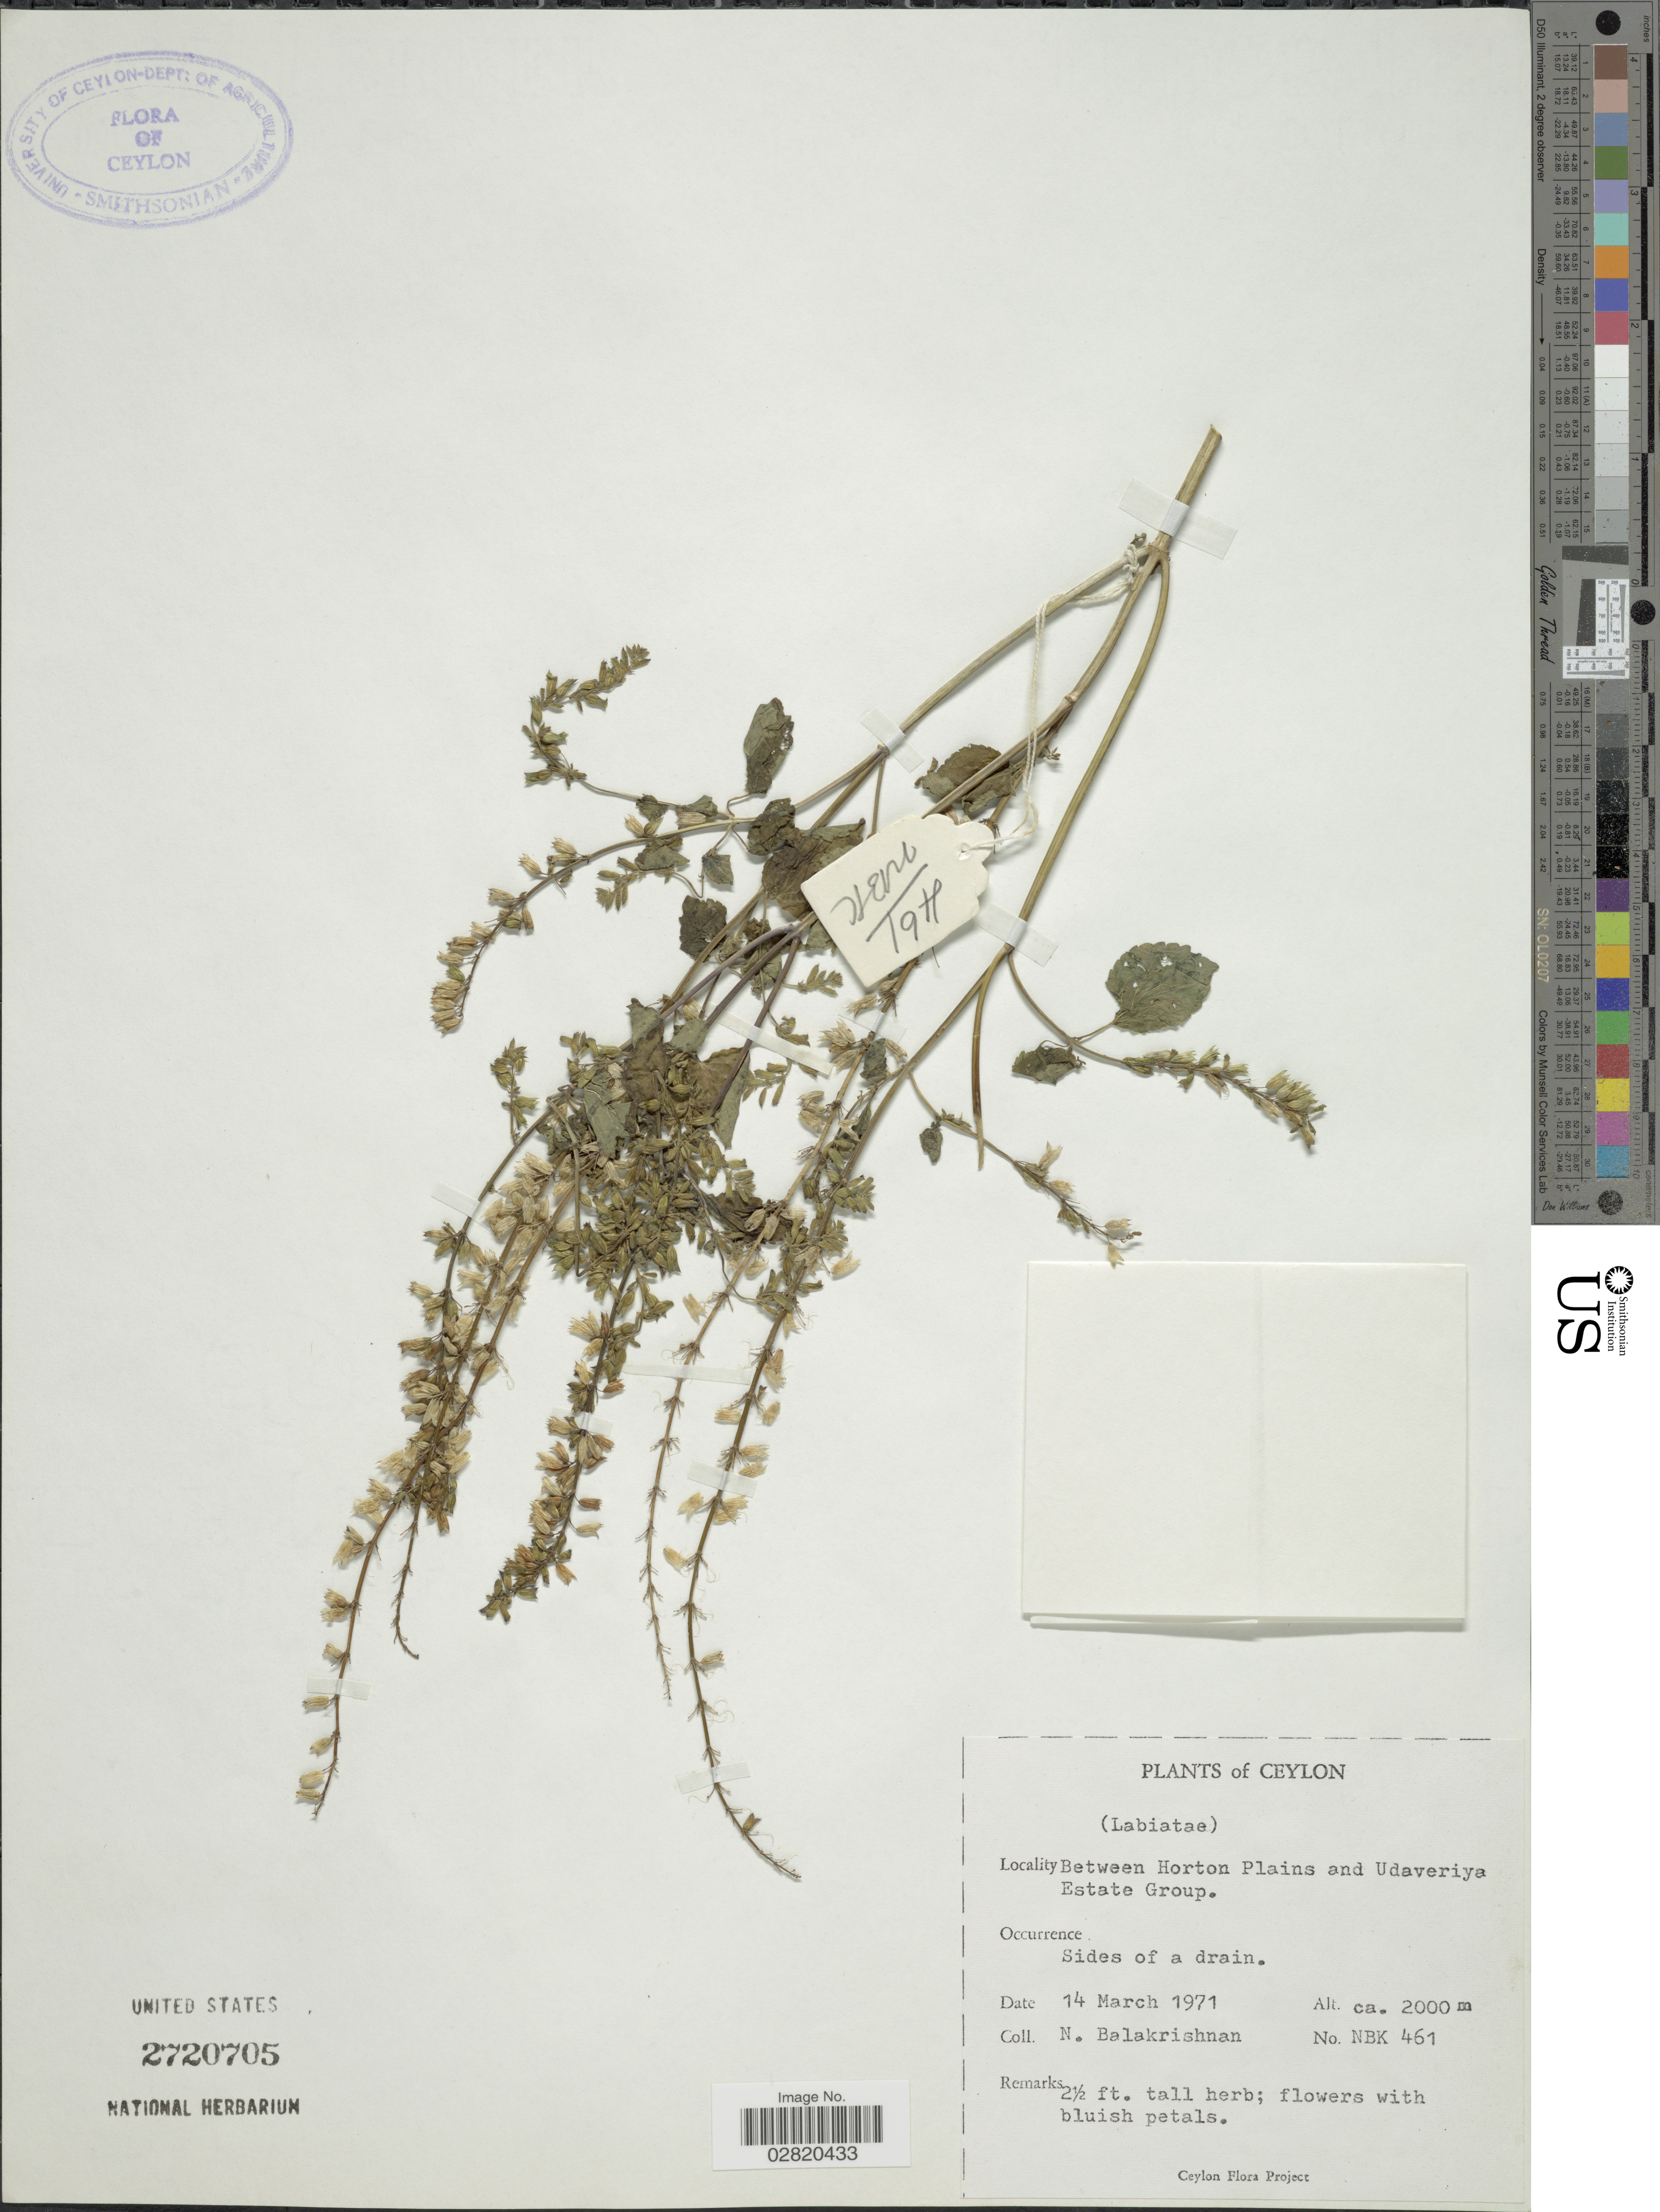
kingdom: Plantae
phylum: Tracheophyta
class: Magnoliopsida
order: Lamiales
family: Lamiaceae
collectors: N. Balakrishnan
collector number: NBK 461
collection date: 1971-03-14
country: Sri Lanka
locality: Ceylon. Between Horton Plains and Udaveriya Estate Group.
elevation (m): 2000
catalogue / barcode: US 2720705